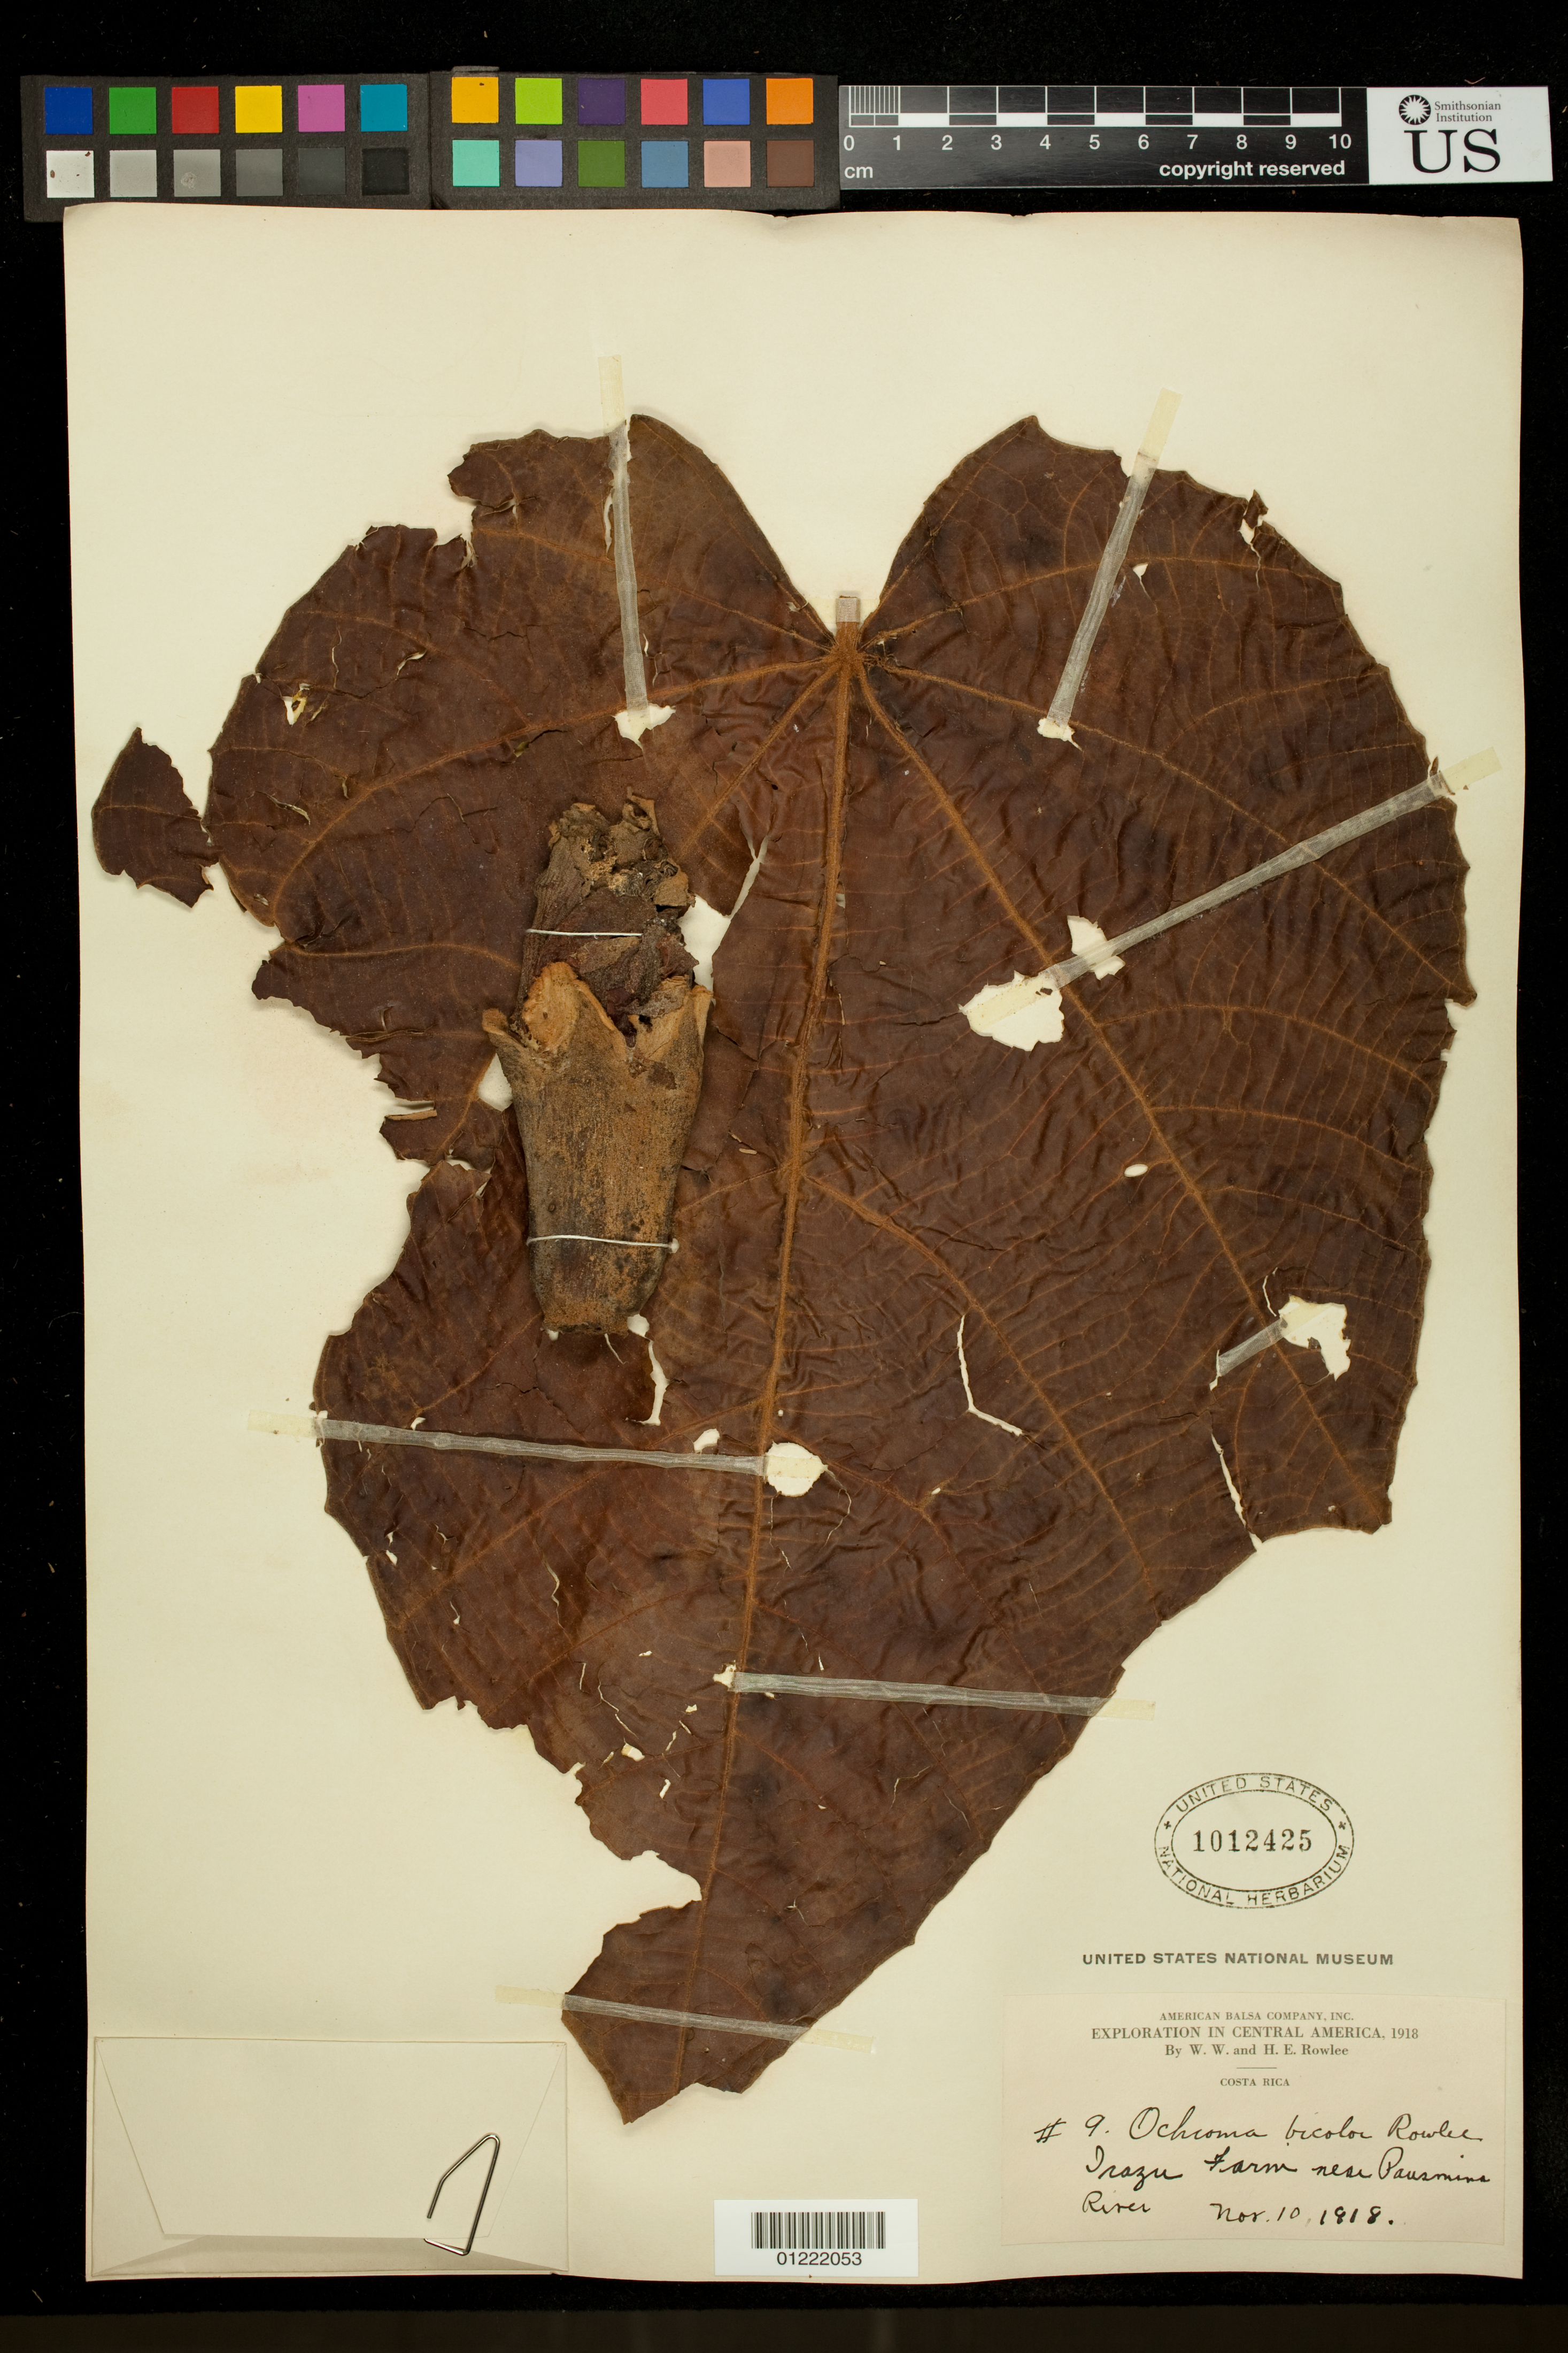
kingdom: Plantae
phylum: Tracheophyta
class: Magnoliopsida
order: Malvales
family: Malvaceae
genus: Ochroma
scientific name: Ochroma pyramidale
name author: (Cav. ex Lam.) Urb.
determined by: Dorr, L. J., (BOT), Smithsonian Institution - National Museum of Natural History (UNITED STATES)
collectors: W. W. Rowlee & H. E. Rowlee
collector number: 9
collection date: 1918-11-10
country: Costa Rica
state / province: Cartago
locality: Irazu. Farm near Pausmina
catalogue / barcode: US 1012425